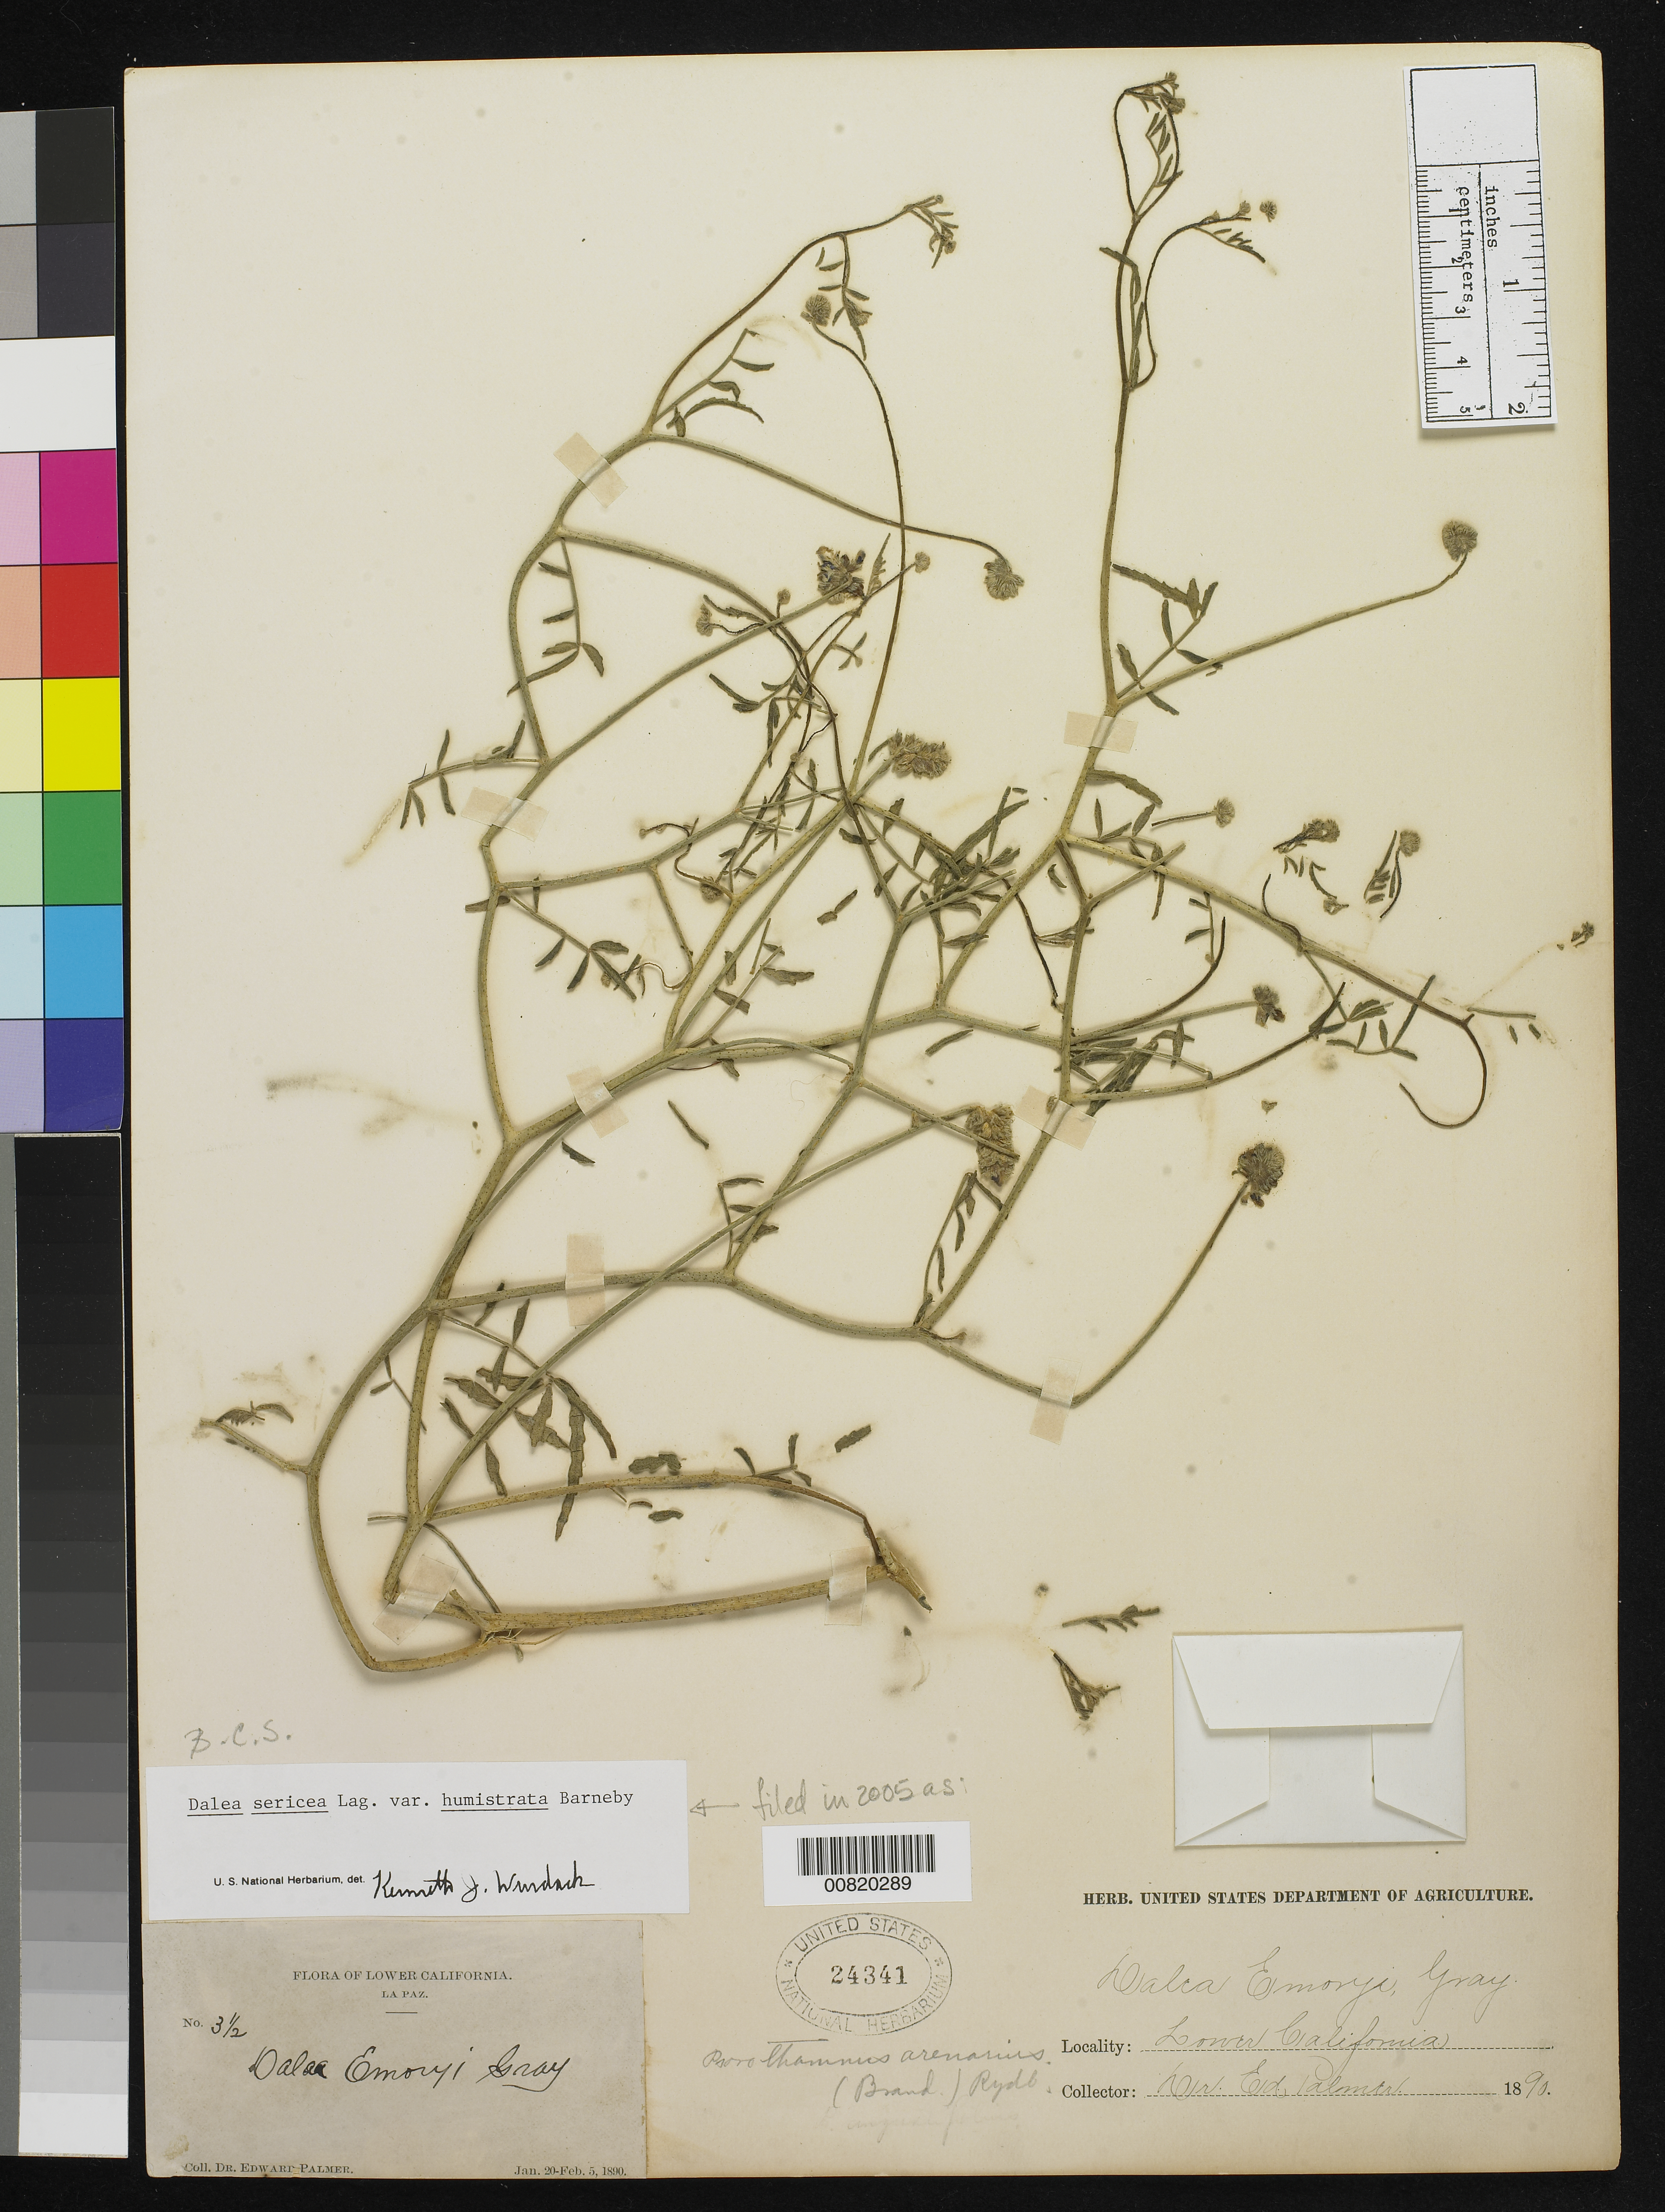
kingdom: Plantae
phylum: Tracheophyta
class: Magnoliopsida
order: Fabales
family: Fabaceae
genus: Dalea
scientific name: Dalea sericea var. humistrata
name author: Barneby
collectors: E. Palmer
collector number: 3½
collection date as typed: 20 Jan 1890 to 05 Feb 1890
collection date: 1890-01-20/1890-02-05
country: Mexico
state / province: Baja California Sur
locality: La Paz, Baja California Sur.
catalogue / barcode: US 24341